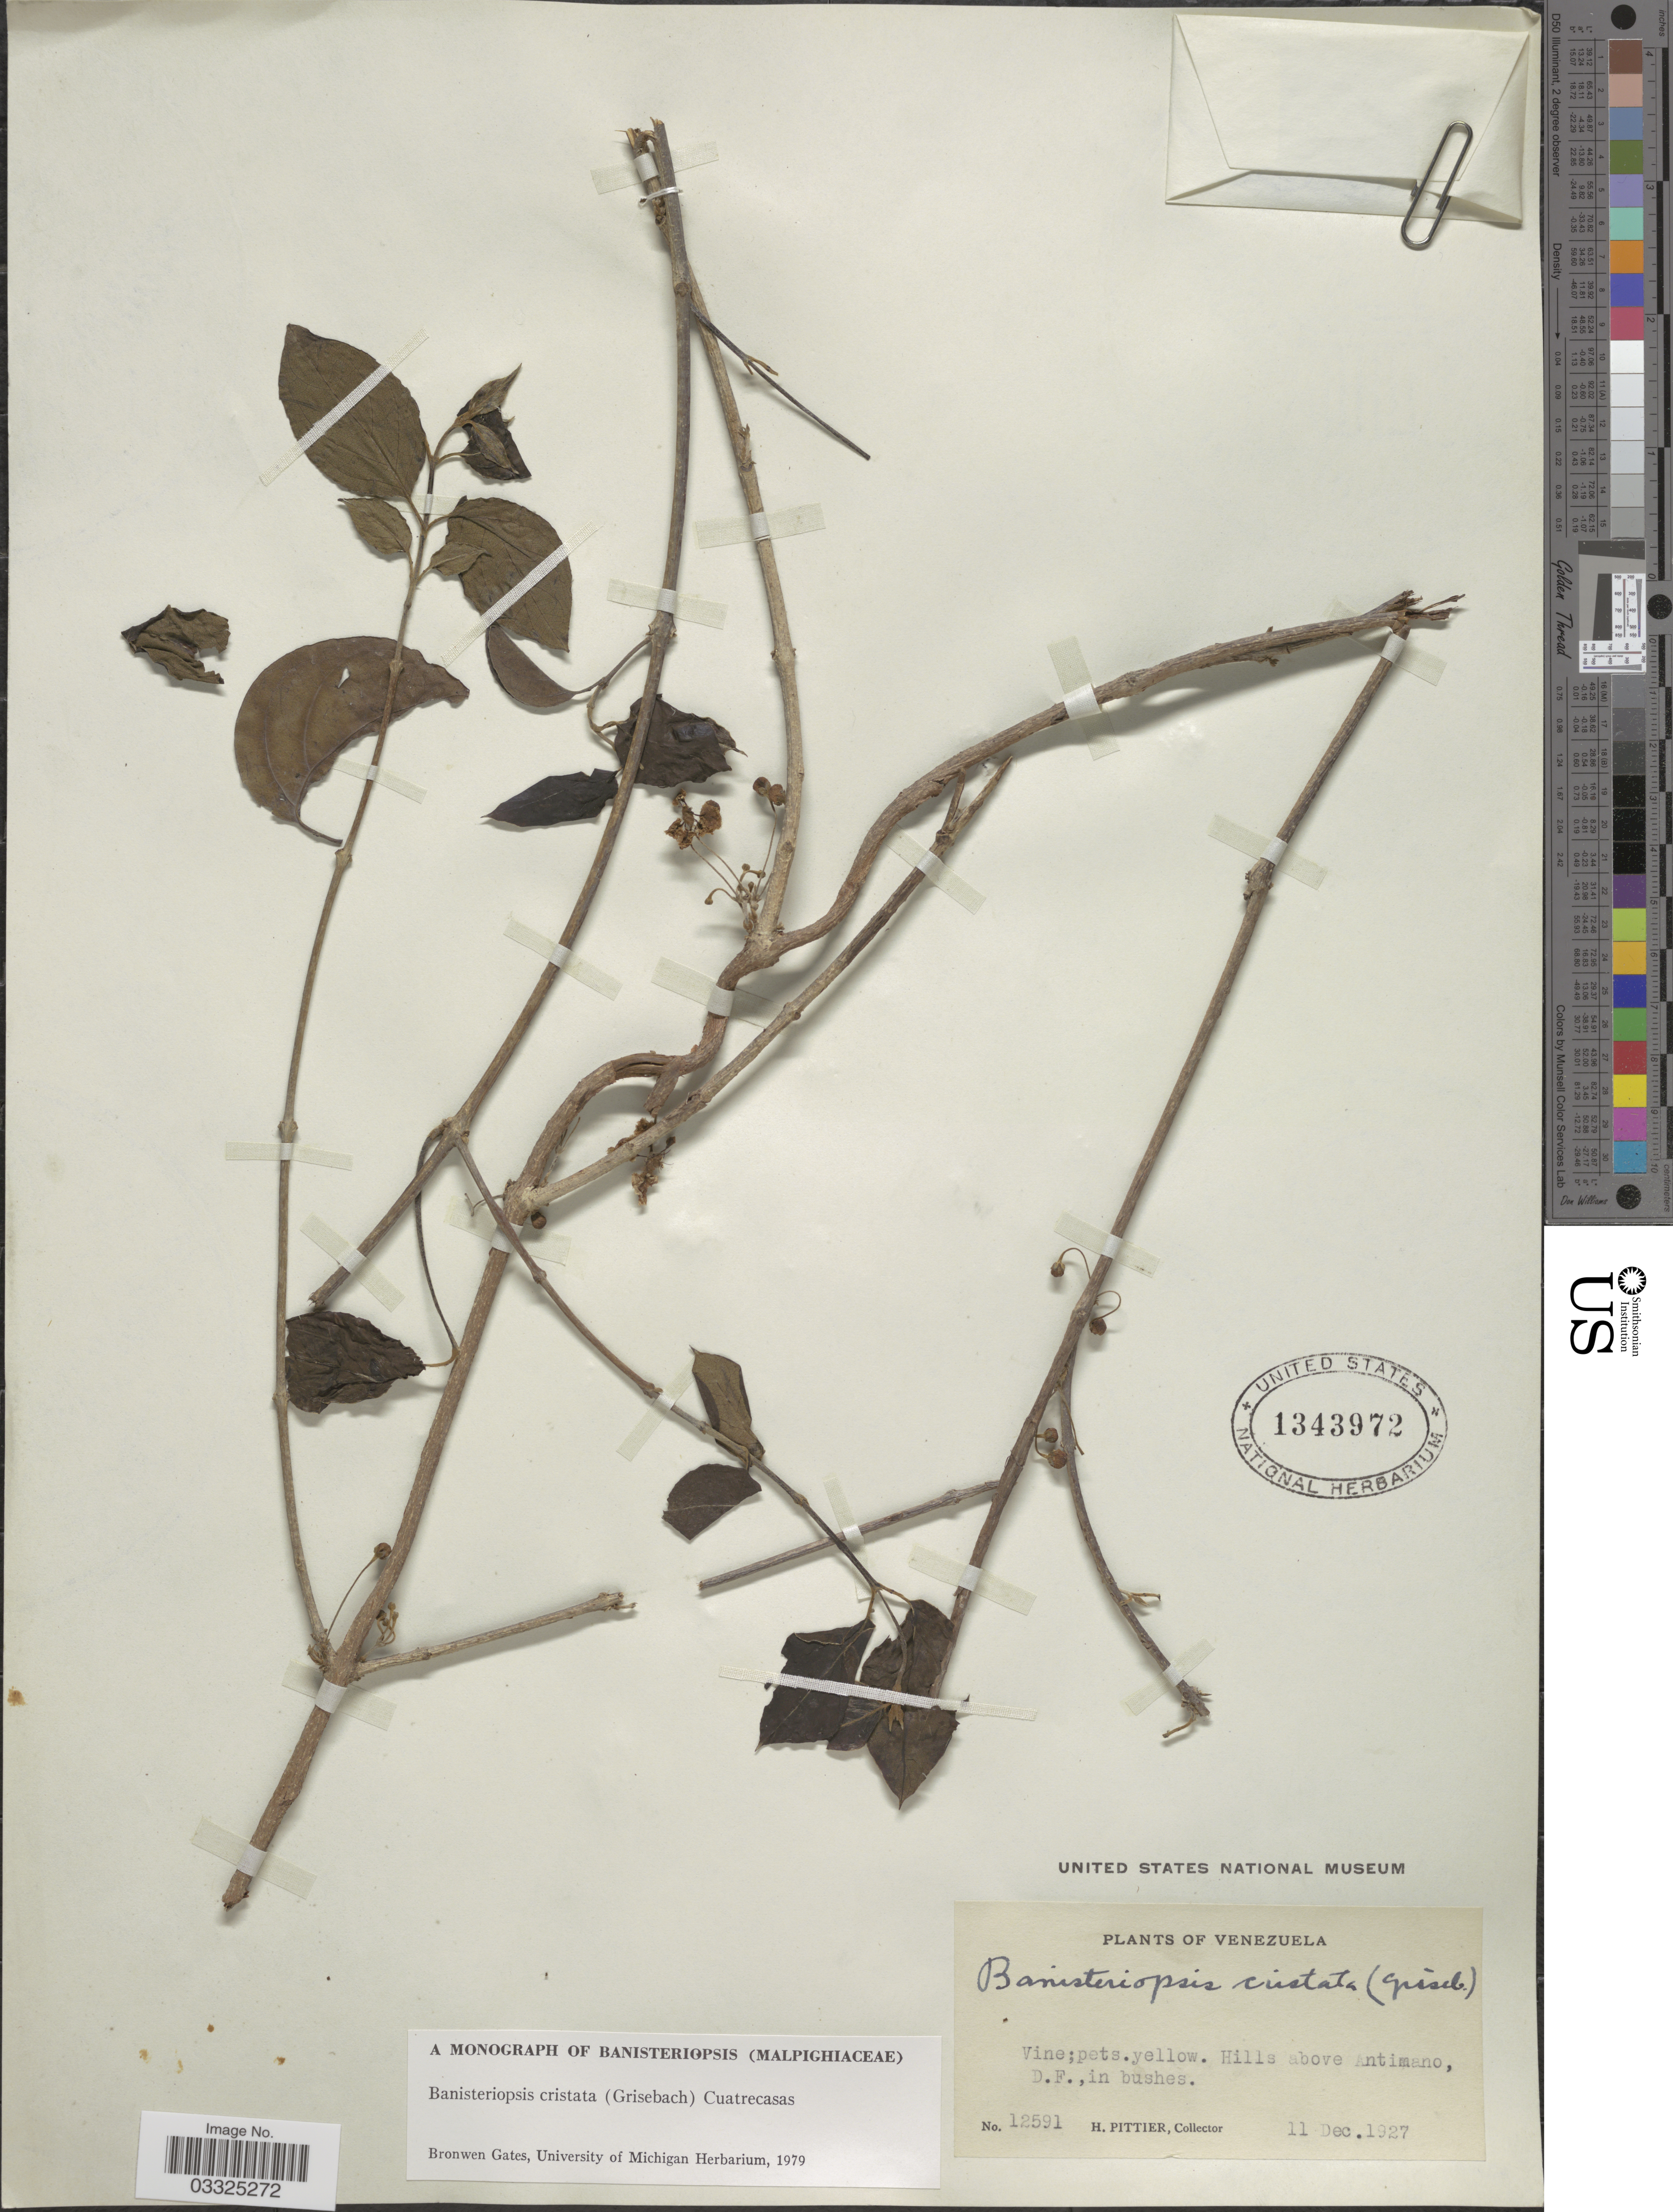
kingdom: Plantae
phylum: Tracheophyta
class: Magnoliopsida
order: Malpighiales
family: Malpighiaceae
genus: Banisteriopsis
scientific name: Banisteriopsis cristata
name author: (Griseb.) Cuatrec.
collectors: H. F. Pittier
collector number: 12591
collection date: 1927-12-11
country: Venezuela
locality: Hills above Antimano, D.F.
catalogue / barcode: US 1343972